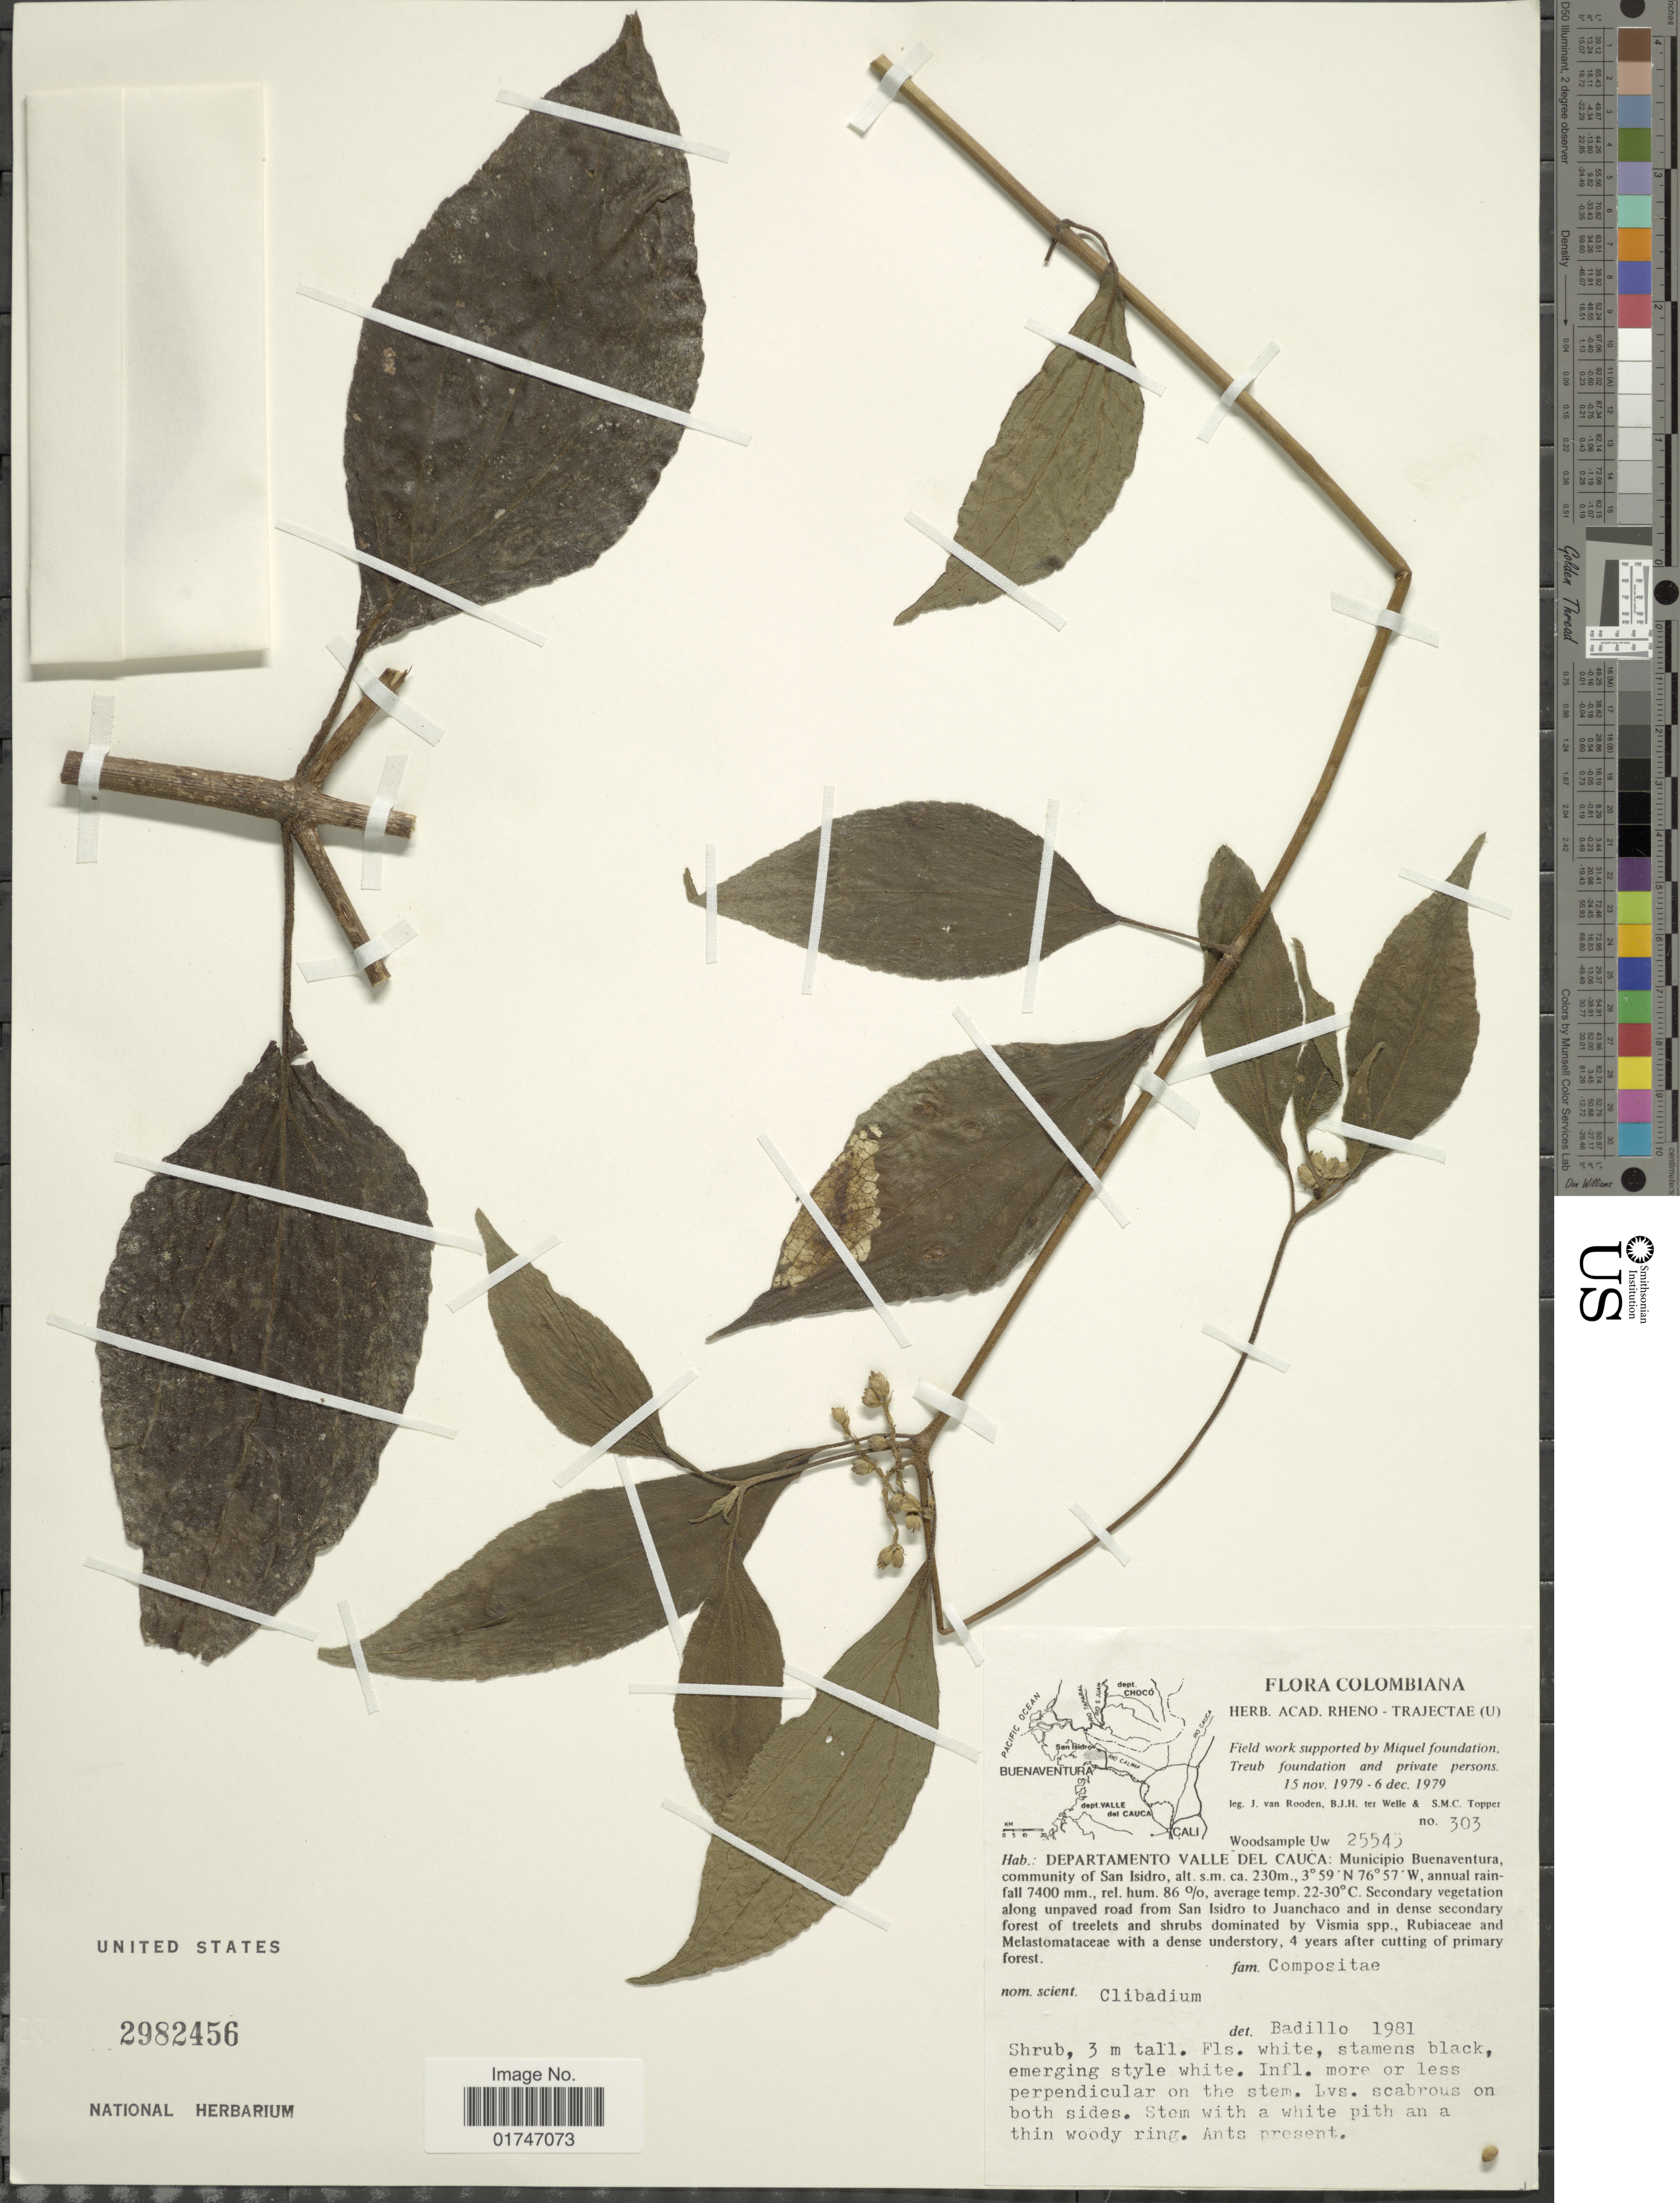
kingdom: Plantae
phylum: Tracheophyta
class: Magnoliopsida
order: Asterales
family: Asteraceae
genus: Clibadium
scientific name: Clibadium surinamense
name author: L.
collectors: J. Van Rooden, B. Welle & S. Topper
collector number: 303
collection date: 1979-11-15/1979-12-06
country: Colombia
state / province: Valle del Cauca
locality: Departamento Valle del Cauca: Municipio Buenaventura, coimmunity of San Isidro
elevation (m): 230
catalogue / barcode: US 2982456